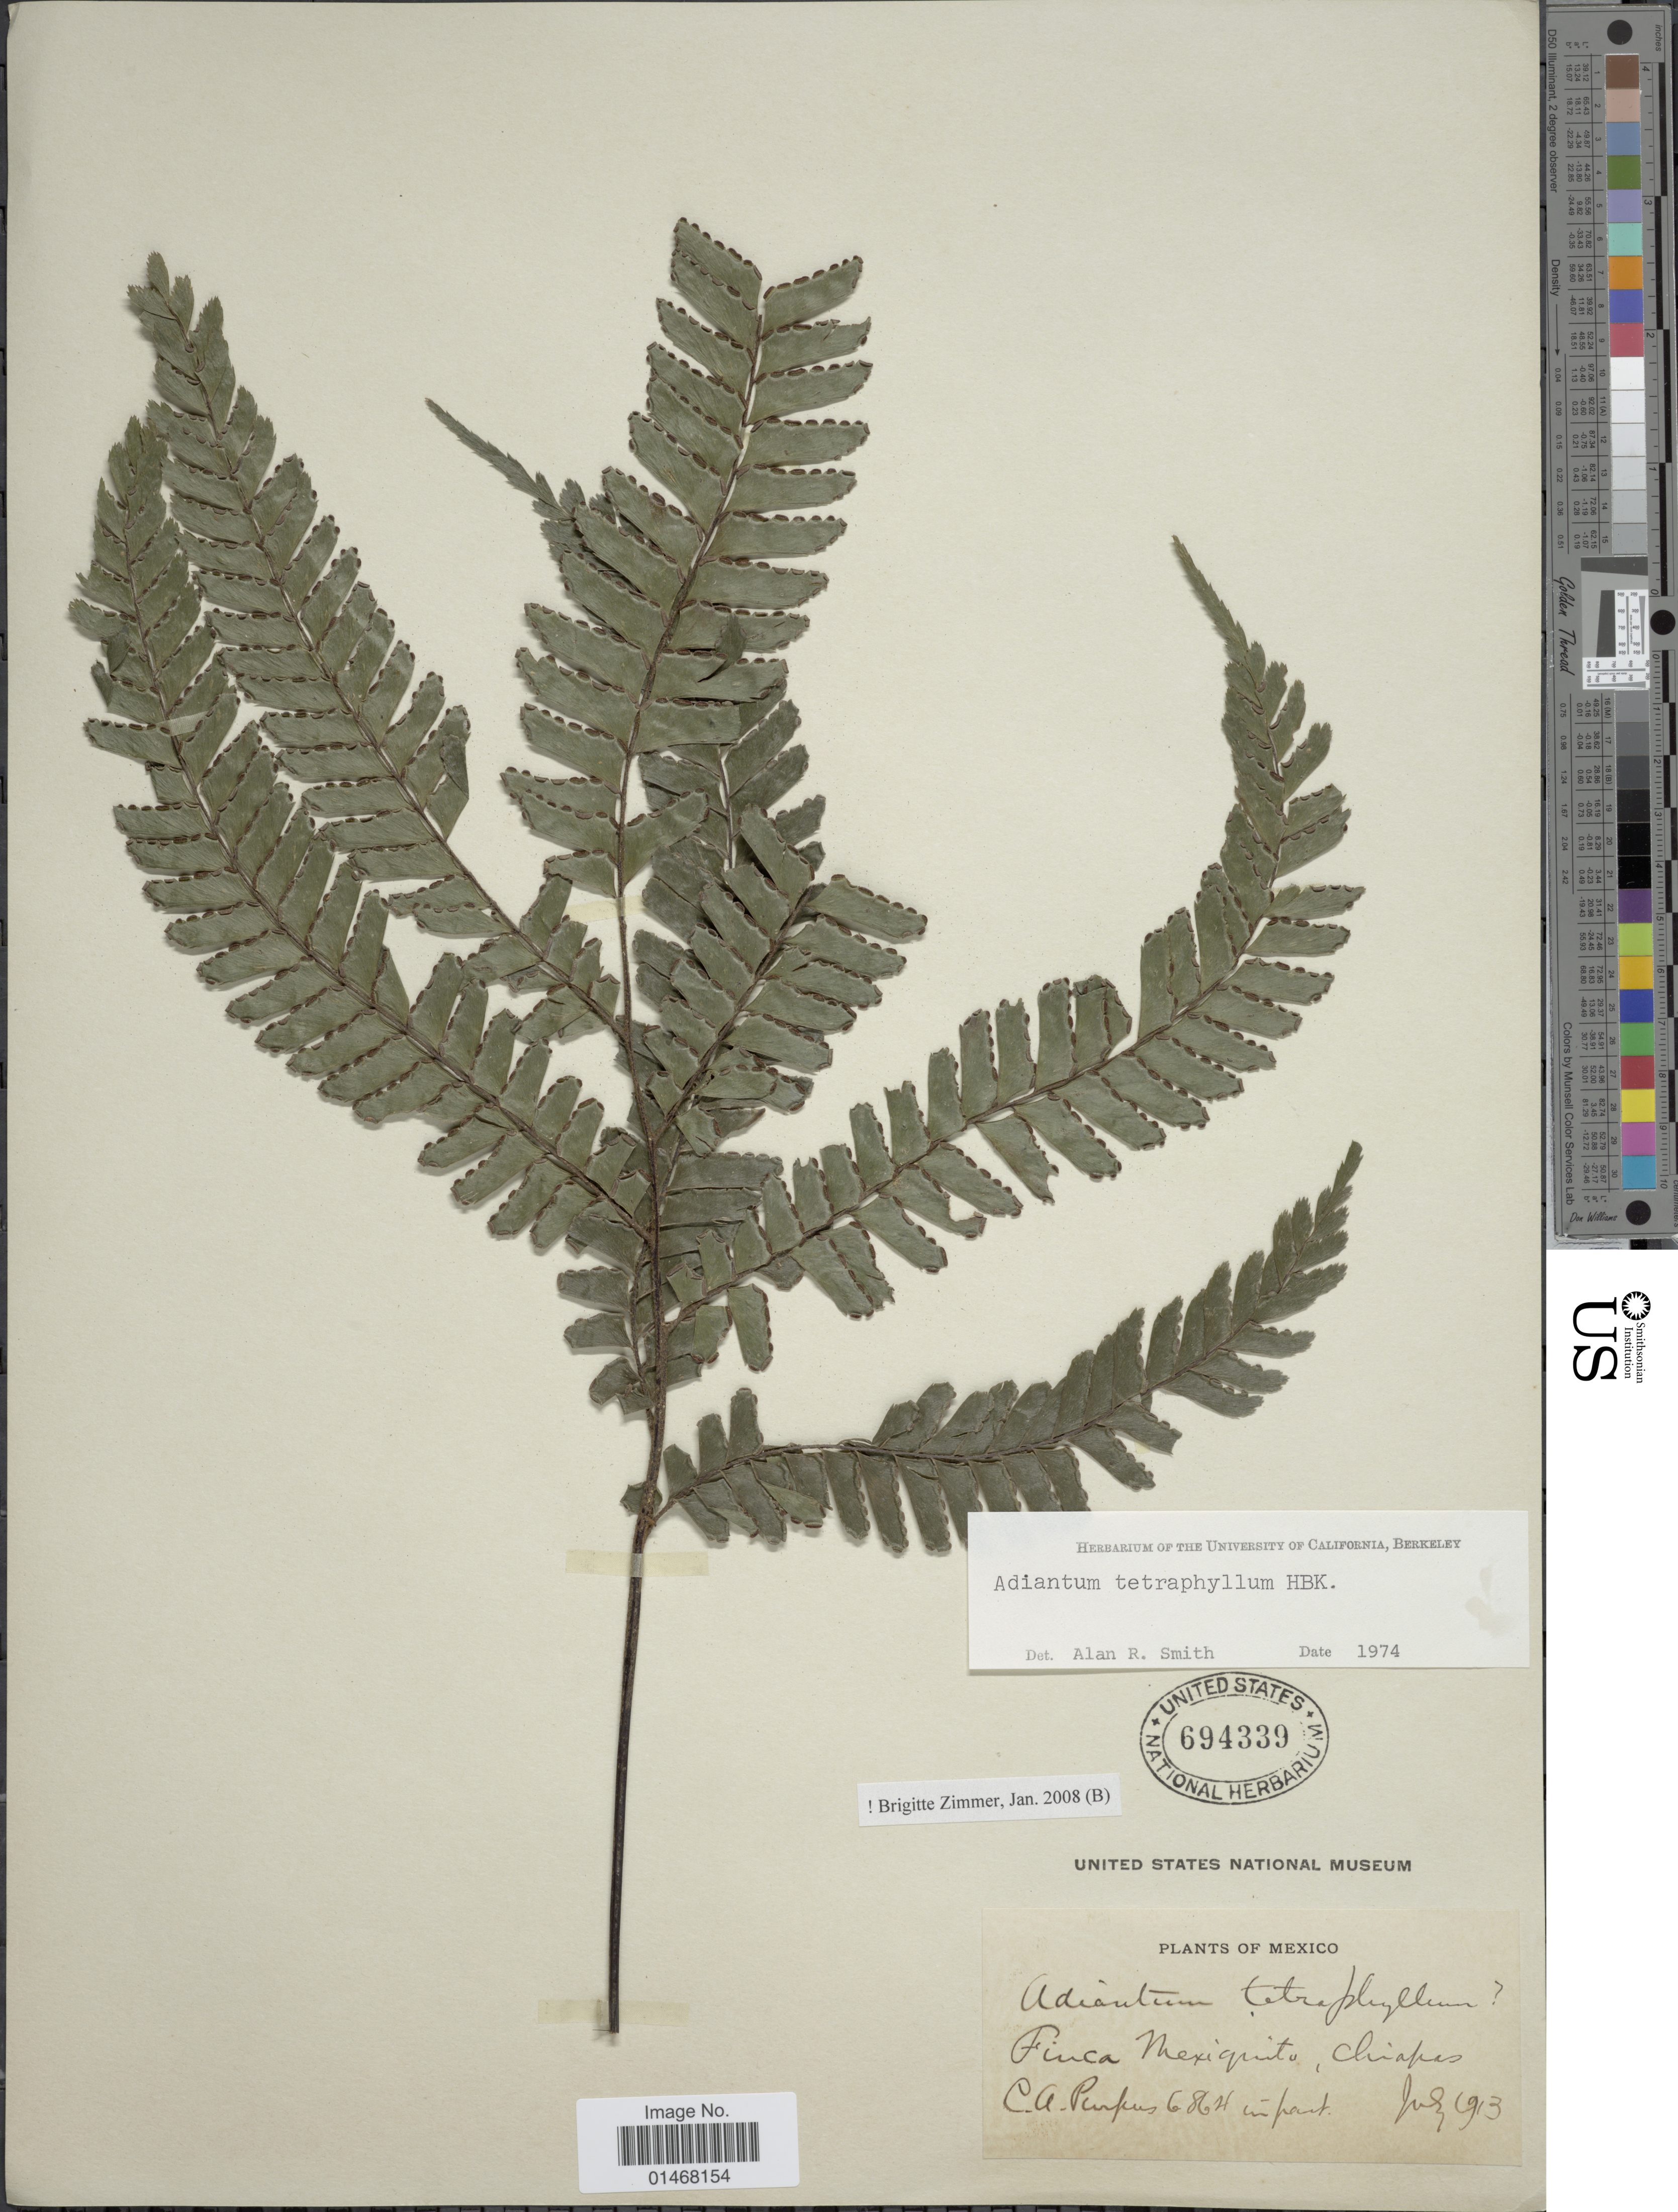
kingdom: Plantae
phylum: Tracheophyta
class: Polypodiopsida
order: Polypodiales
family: Pteridaceae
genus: Adiantum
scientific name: Adiantum tetraphyllum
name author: Humb. & Bonpl. ex Willd.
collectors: C. A. Purpus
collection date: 1913-07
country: Mexico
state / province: Chiapas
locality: Finca Mexiquilto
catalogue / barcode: US 694339